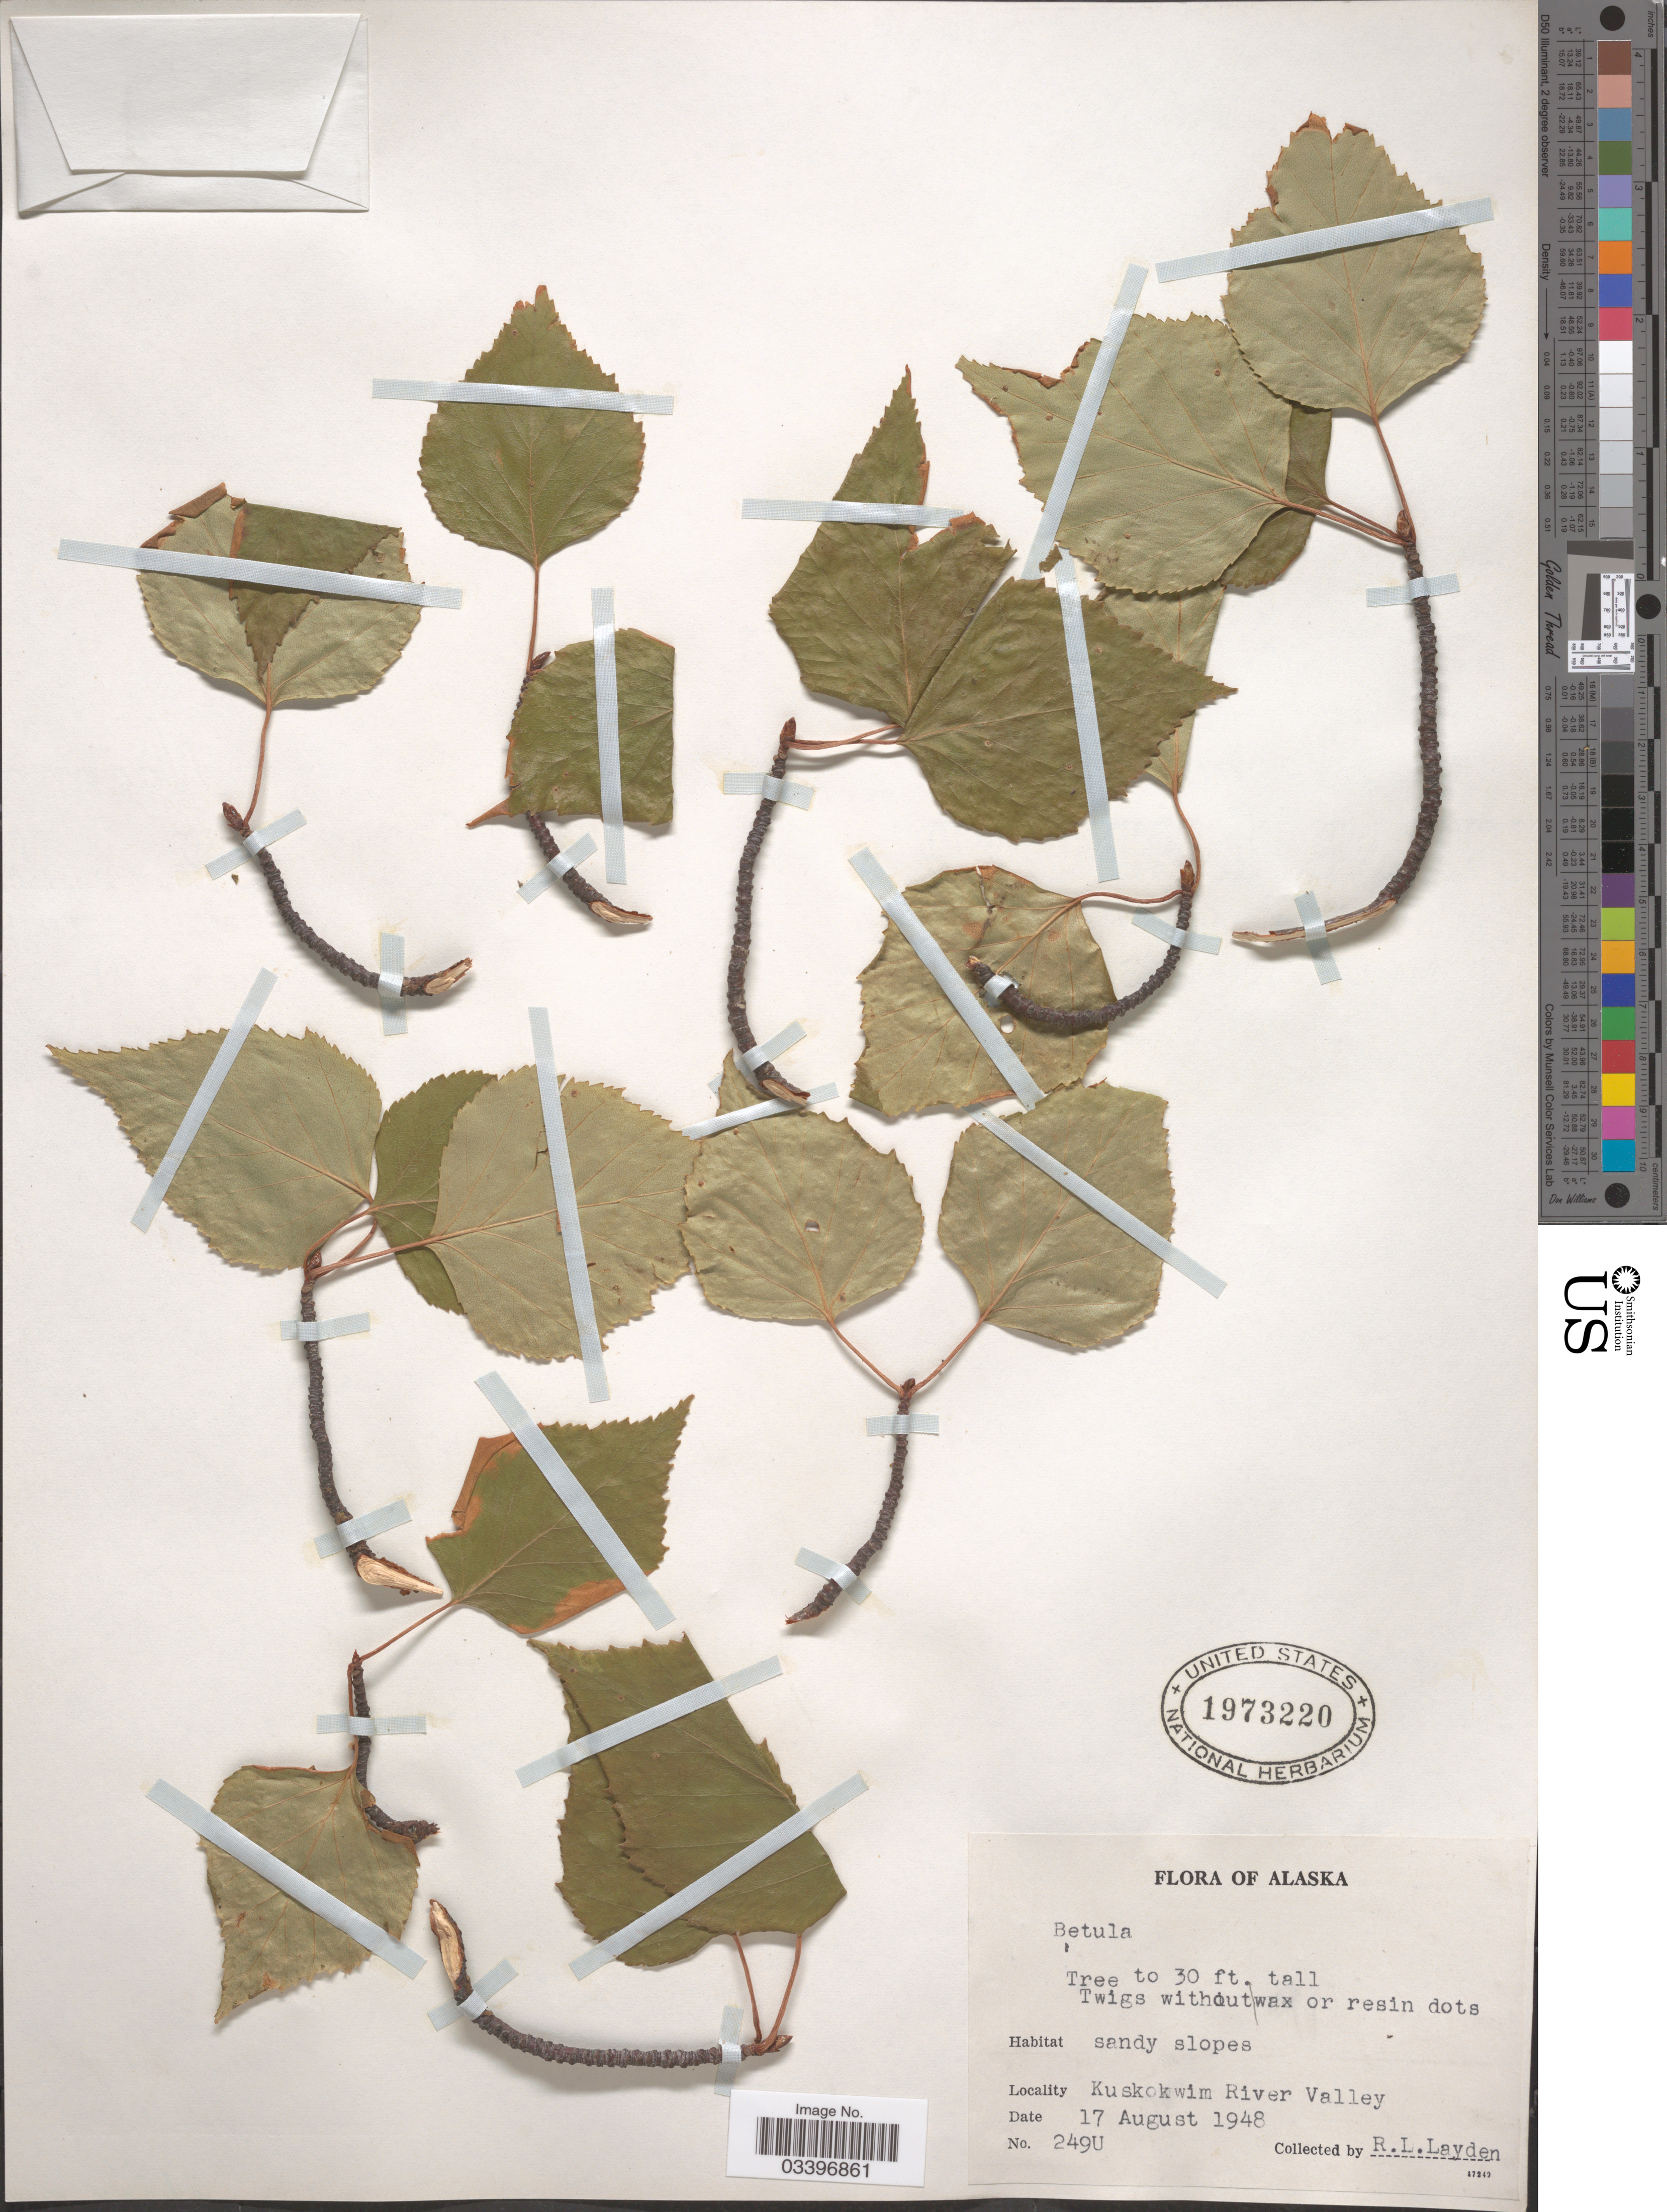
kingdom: Plantae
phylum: Tracheophyta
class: Magnoliopsida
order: Fagales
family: Betulaceae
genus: Betula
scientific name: Betula resinifera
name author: Britton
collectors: R. Layden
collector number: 249U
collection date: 1948-08-17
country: United States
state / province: Alaska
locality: Kuskokwim River Valley.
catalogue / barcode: US 1973220